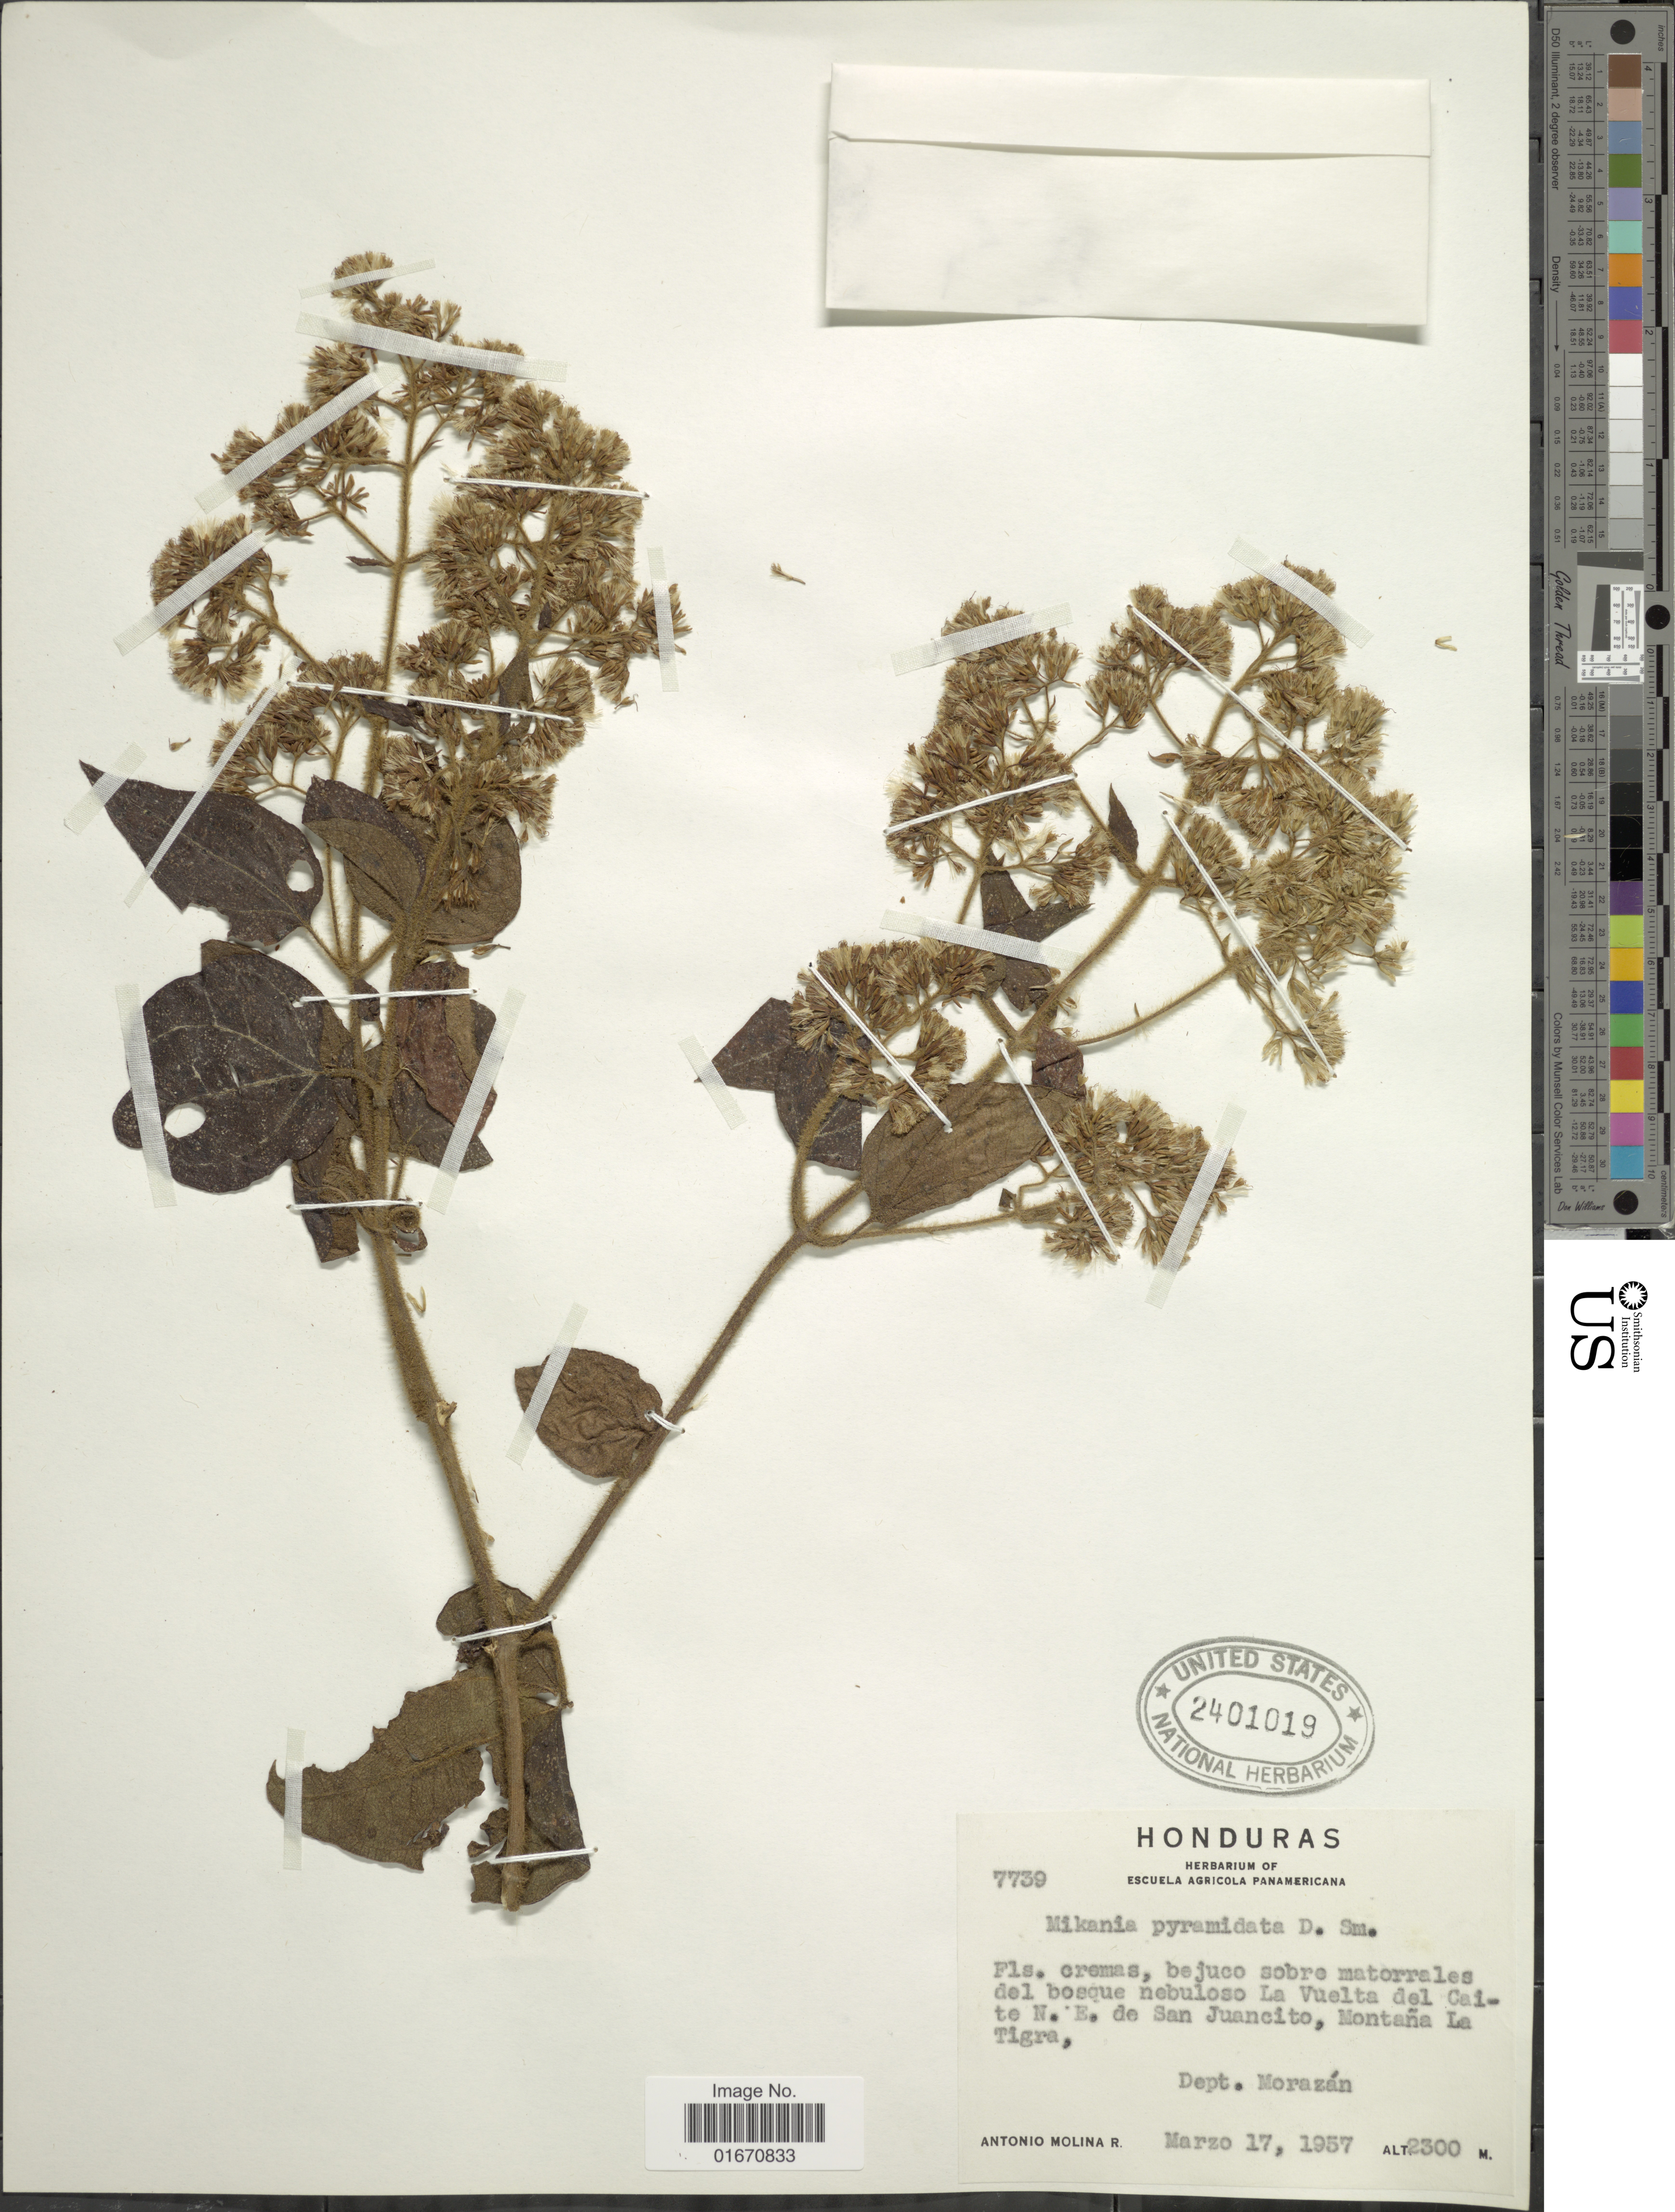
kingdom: Plantae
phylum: Tracheophyta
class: Magnoliopsida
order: Asterales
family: Asteraceae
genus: Mikania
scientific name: Mikania pyramidata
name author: Donn. Sm.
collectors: A. Molina R.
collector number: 7739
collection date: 1957-03-17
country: Honduras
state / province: Fco. Morazán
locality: Boque nebuloso La Vuelta del Caite N.E. de San Juancito, Montana La Tigra, Dept. Morazan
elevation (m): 2300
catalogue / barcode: US 2401019